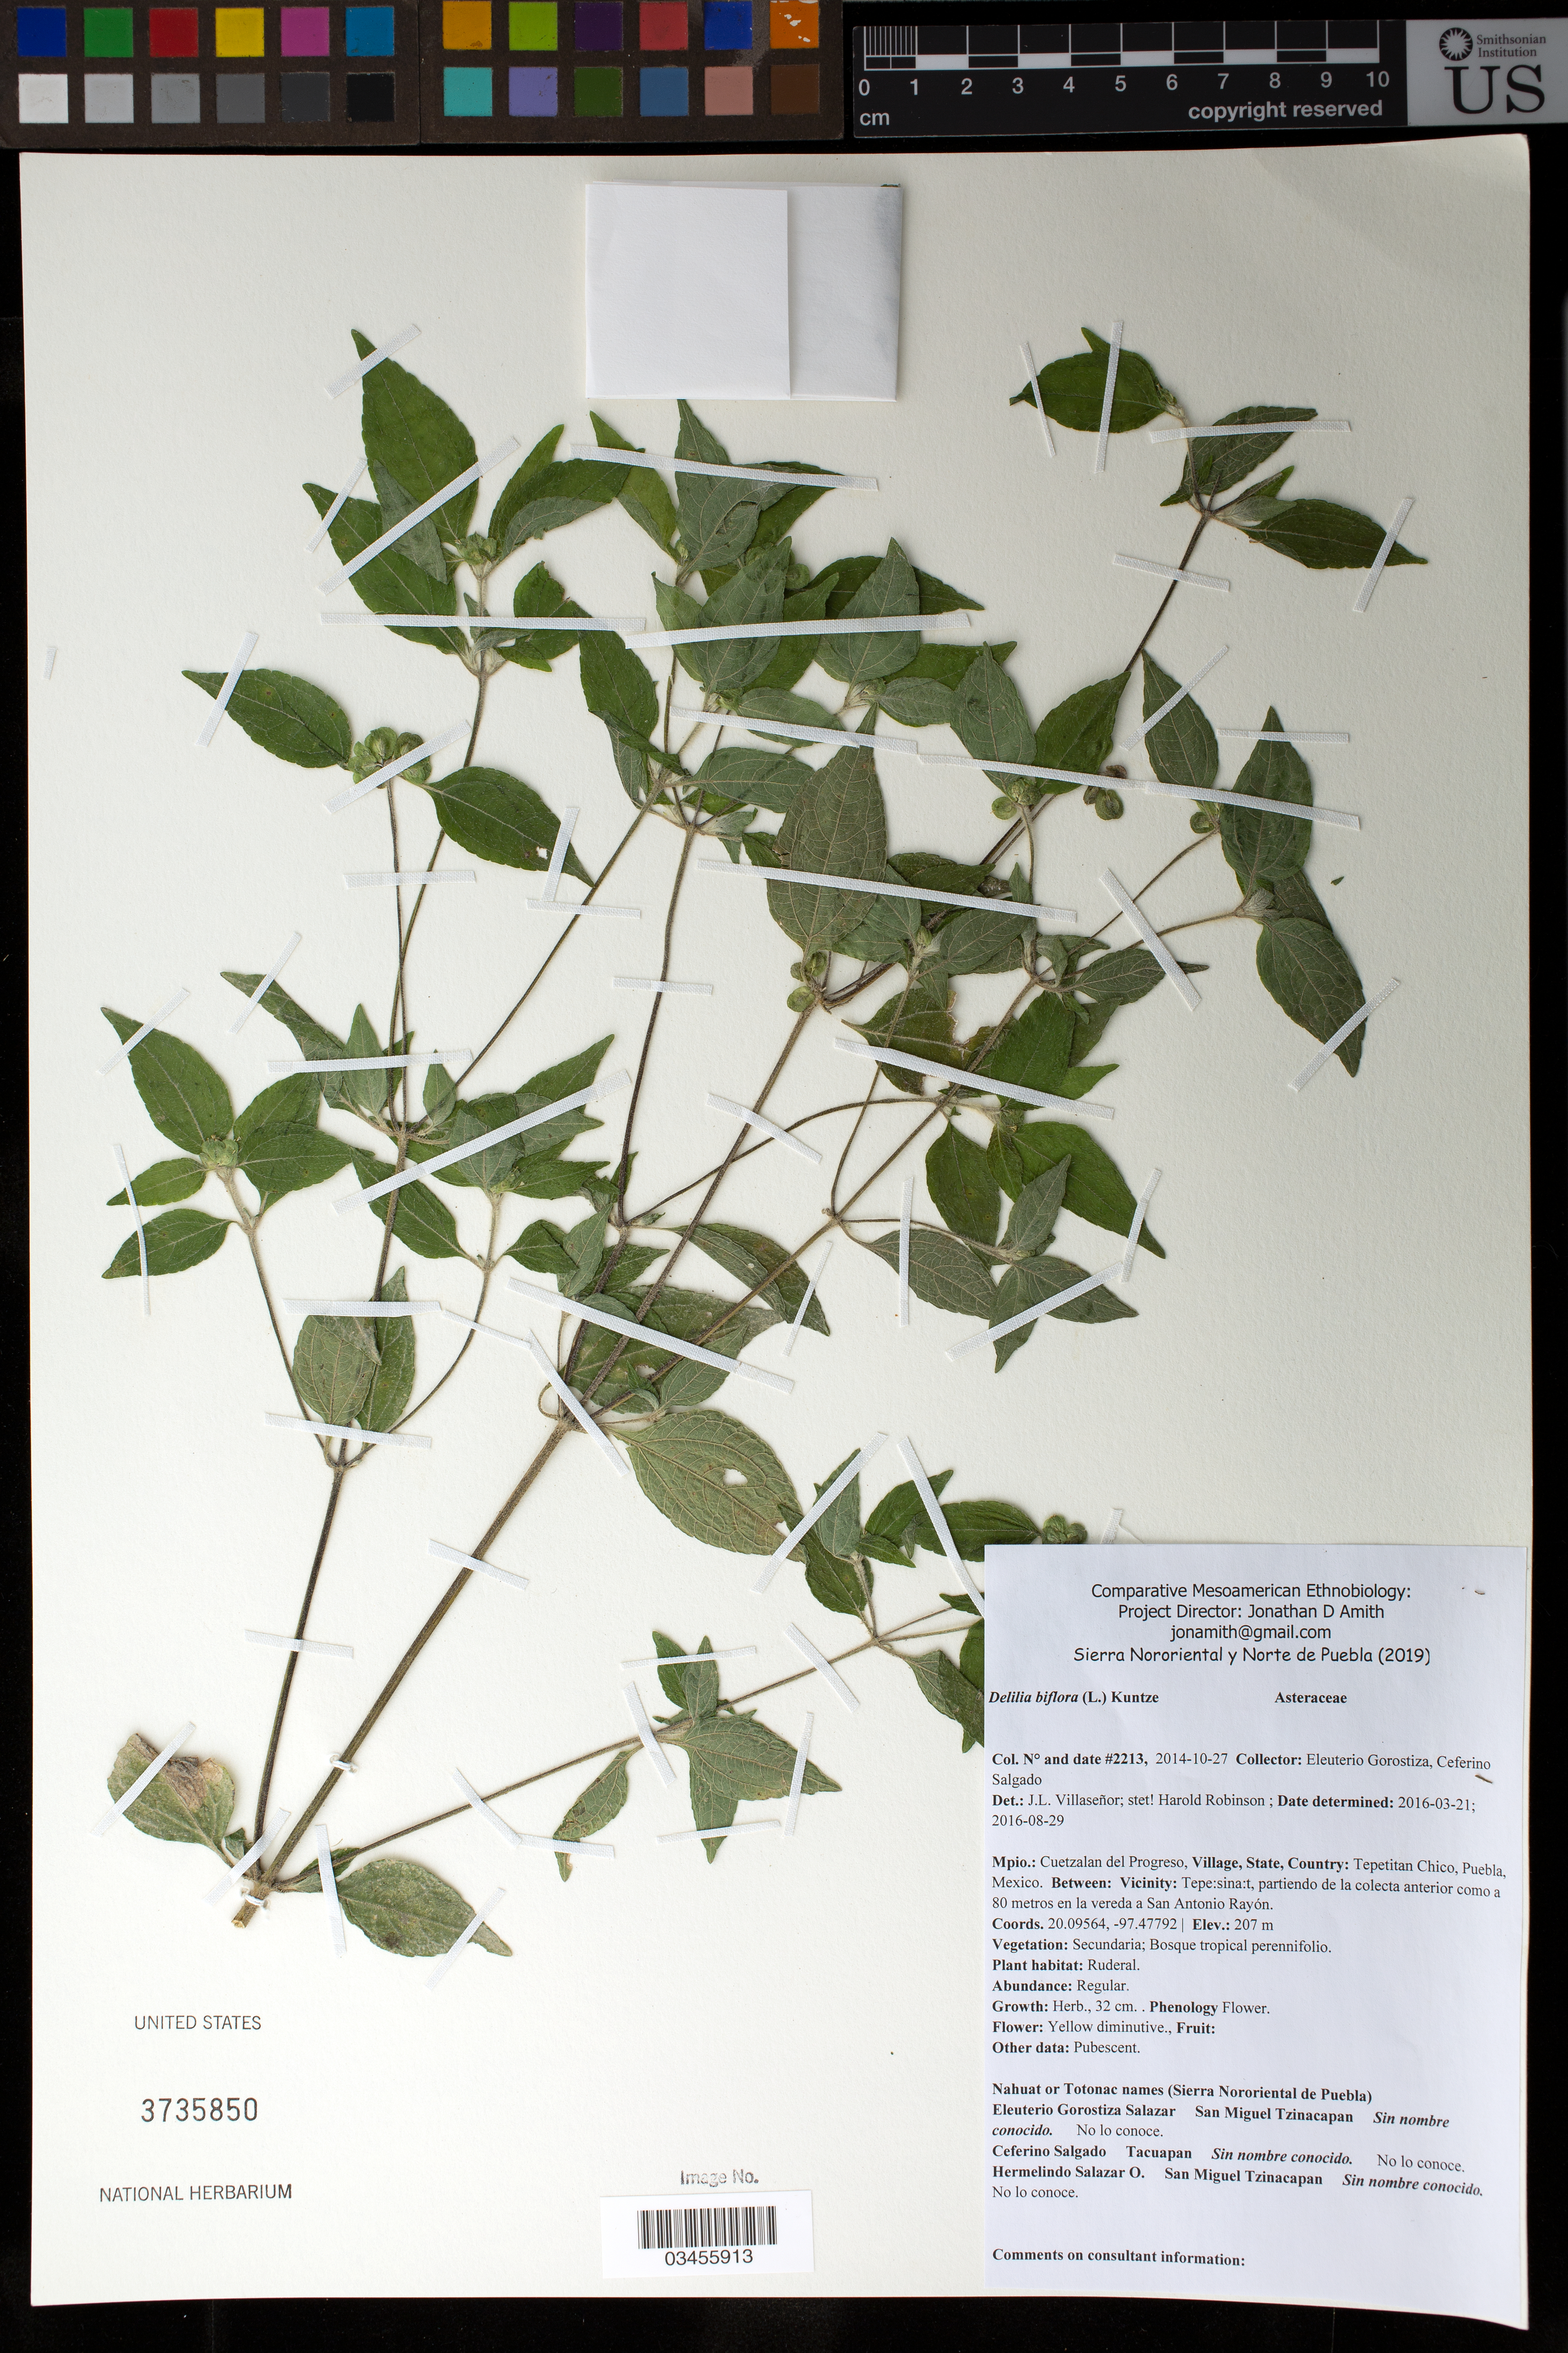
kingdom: Plantae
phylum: Tracheophyta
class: Magnoliopsida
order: Asterales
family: Asteraceae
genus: Delilia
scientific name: Delilia biflora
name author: (L.) Kuntze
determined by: Robinson, Harold E., (US)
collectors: J. D. Amith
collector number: JDA_02213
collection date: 2014-10-27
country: México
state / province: Puebla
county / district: Cuetzalan del Progreso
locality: PUEBLO: Tepetitan Chico; LOCALIDAD EXACTA: Tepe:sina:t, partiendo de la colecta anterior como a 80 m en la vereda a San Antonio Rayón.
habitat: Bosque tropical perennifolio; Ruderal.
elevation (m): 207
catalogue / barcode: US 3735850